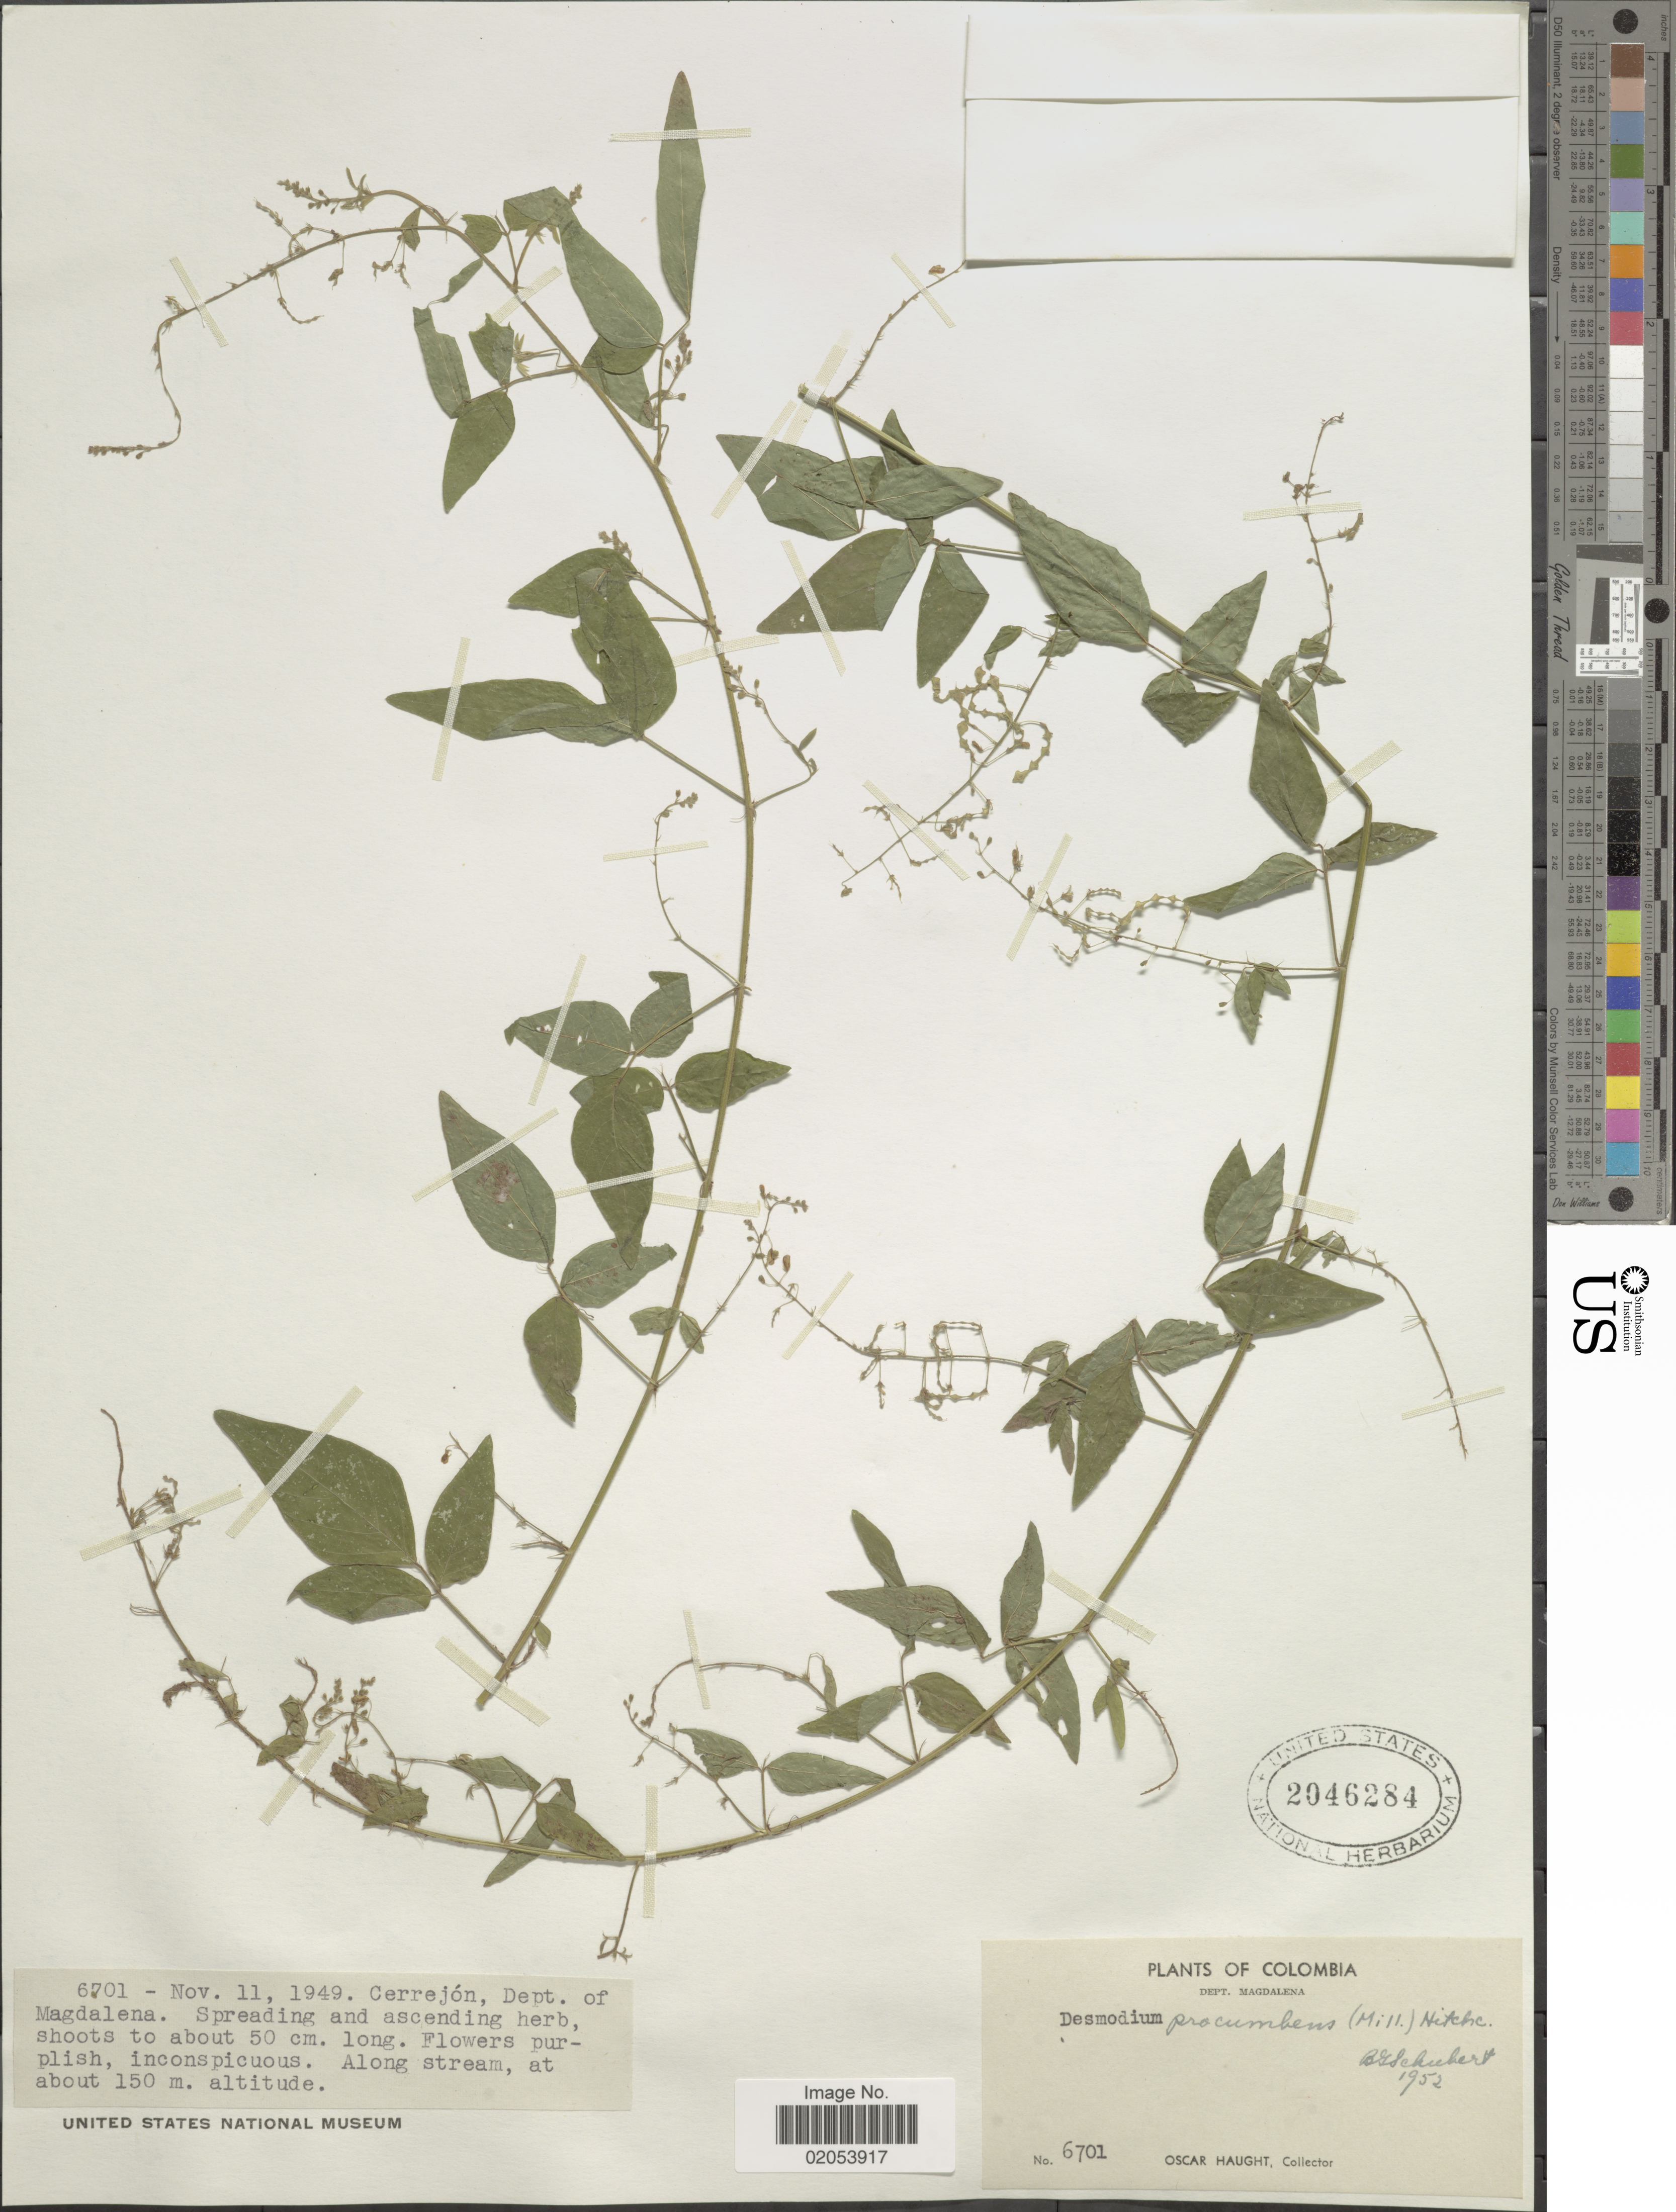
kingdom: Plantae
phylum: Tracheophyta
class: Magnoliopsida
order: Fabales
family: Fabaceae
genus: Desmodium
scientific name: Desmodium procumbens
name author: (Mill.) Hitchc.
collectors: O. Haught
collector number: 6701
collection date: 1949-11-11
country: Colombia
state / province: Magdalena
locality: Cerrejon, Dept. of Magdalena, along stream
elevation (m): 150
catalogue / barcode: US 2046284